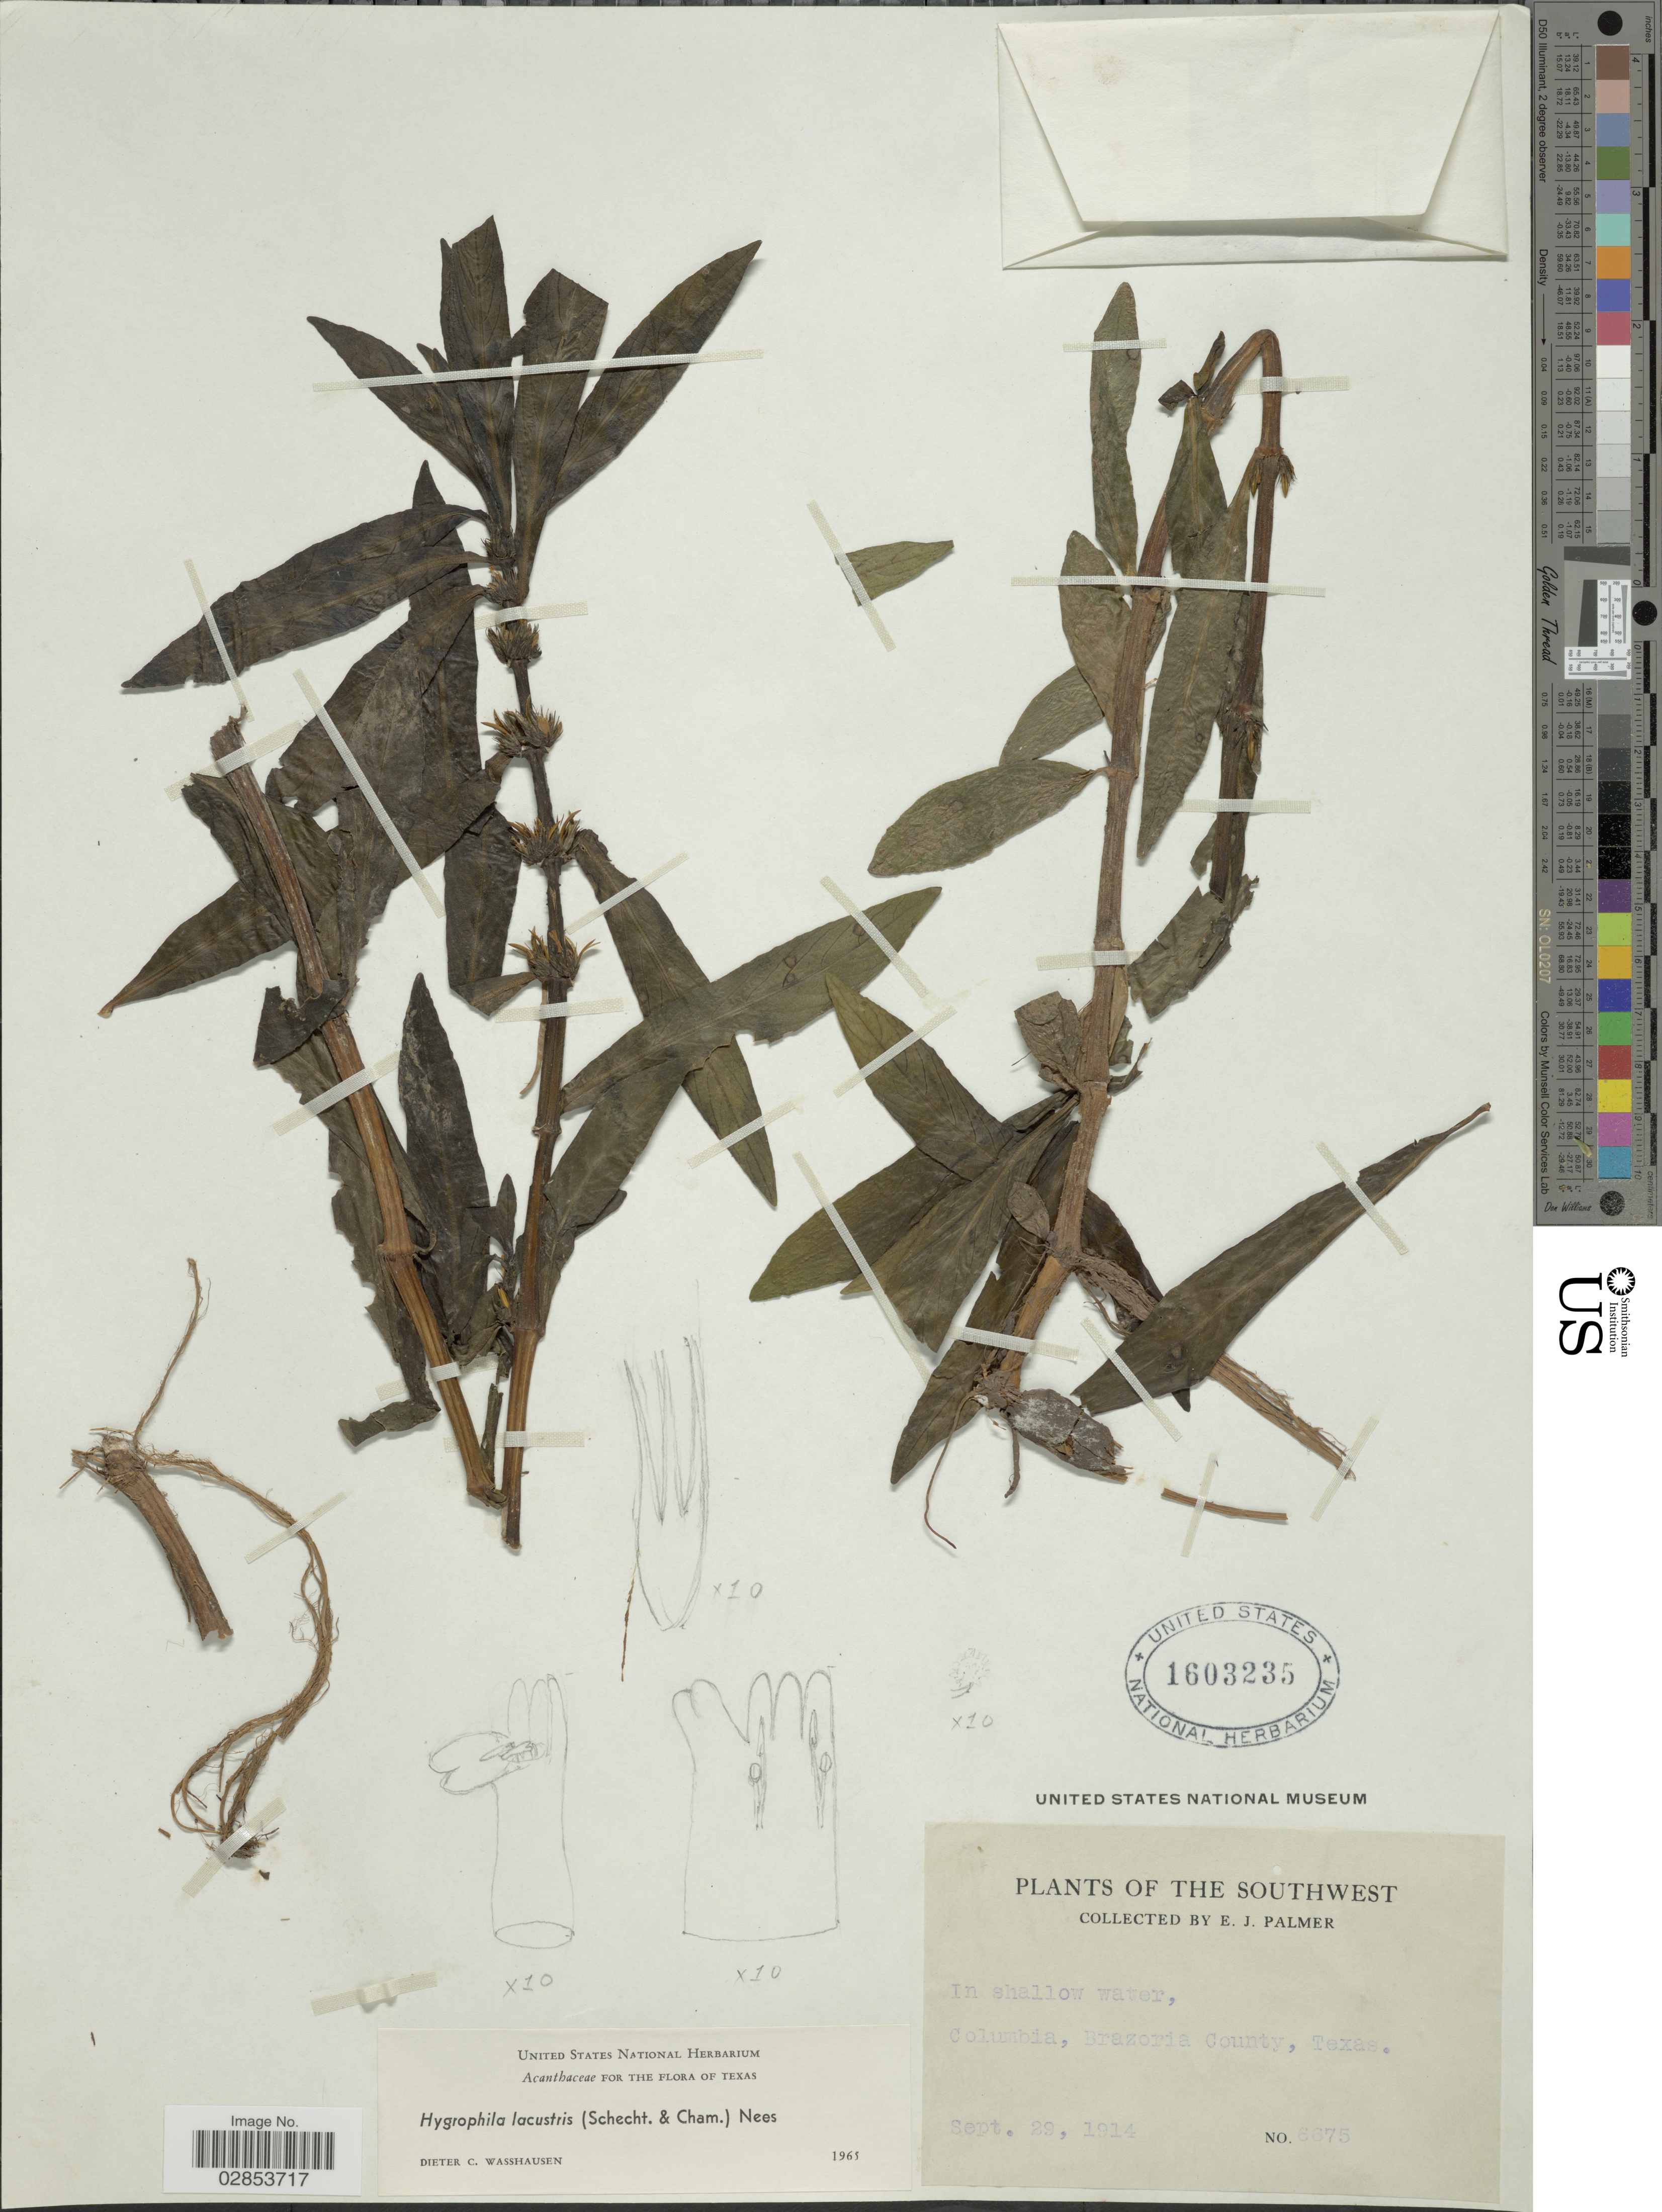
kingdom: Plantae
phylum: Tracheophyta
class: Magnoliopsida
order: Lamiales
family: Acanthaceae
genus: Hygrophila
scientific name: Hygrophila costata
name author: Nees & T. Nees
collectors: E. J. Palmer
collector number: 6675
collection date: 1914-09-29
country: United States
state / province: Texas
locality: The Southwest. Columbia, Brazoria County.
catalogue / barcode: US 1603235